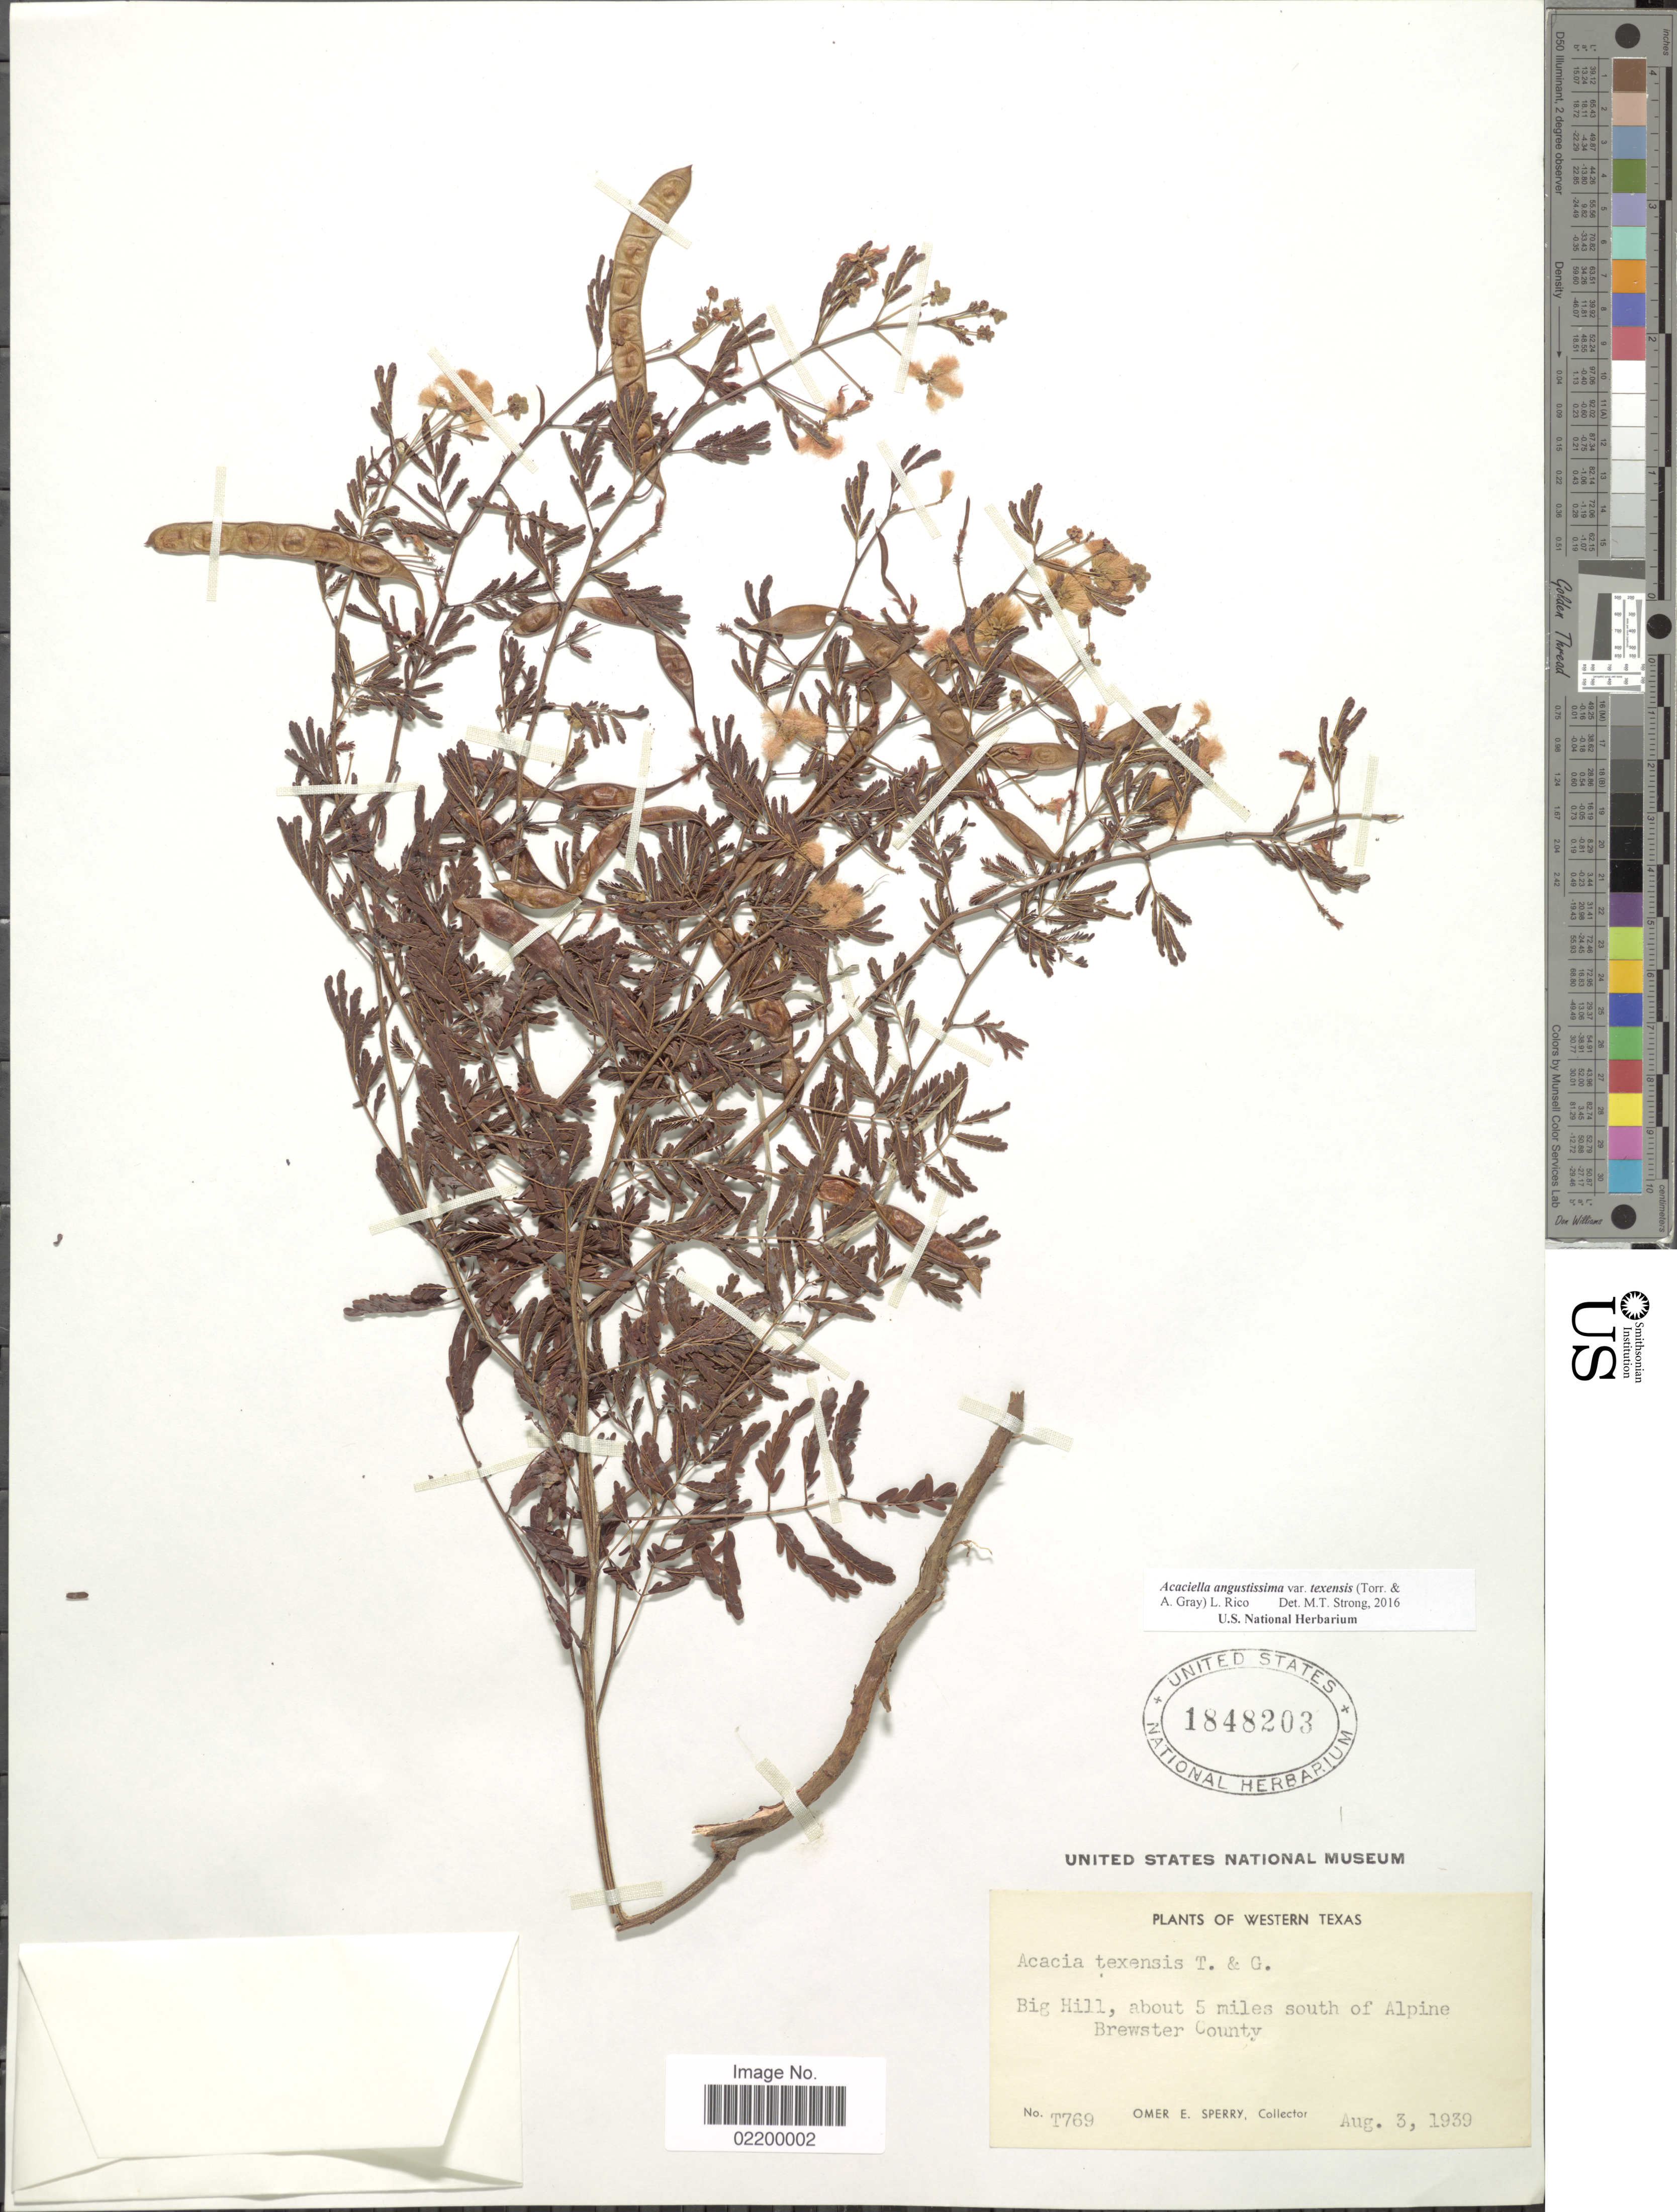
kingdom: Plantae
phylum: Tracheophyta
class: Magnoliopsida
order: Fabales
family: Fabaceae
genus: Acaciella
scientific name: Acaciella angustissima var. texensis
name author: (Nutt. ex Torr. & A. Gray) L. Rico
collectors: O. E. Sperry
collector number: T769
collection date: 1939-08-03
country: United States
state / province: Texas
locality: Western Texas. Big Hill, about 5 miles south of Alpine. Brewster County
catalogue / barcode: US 1848203